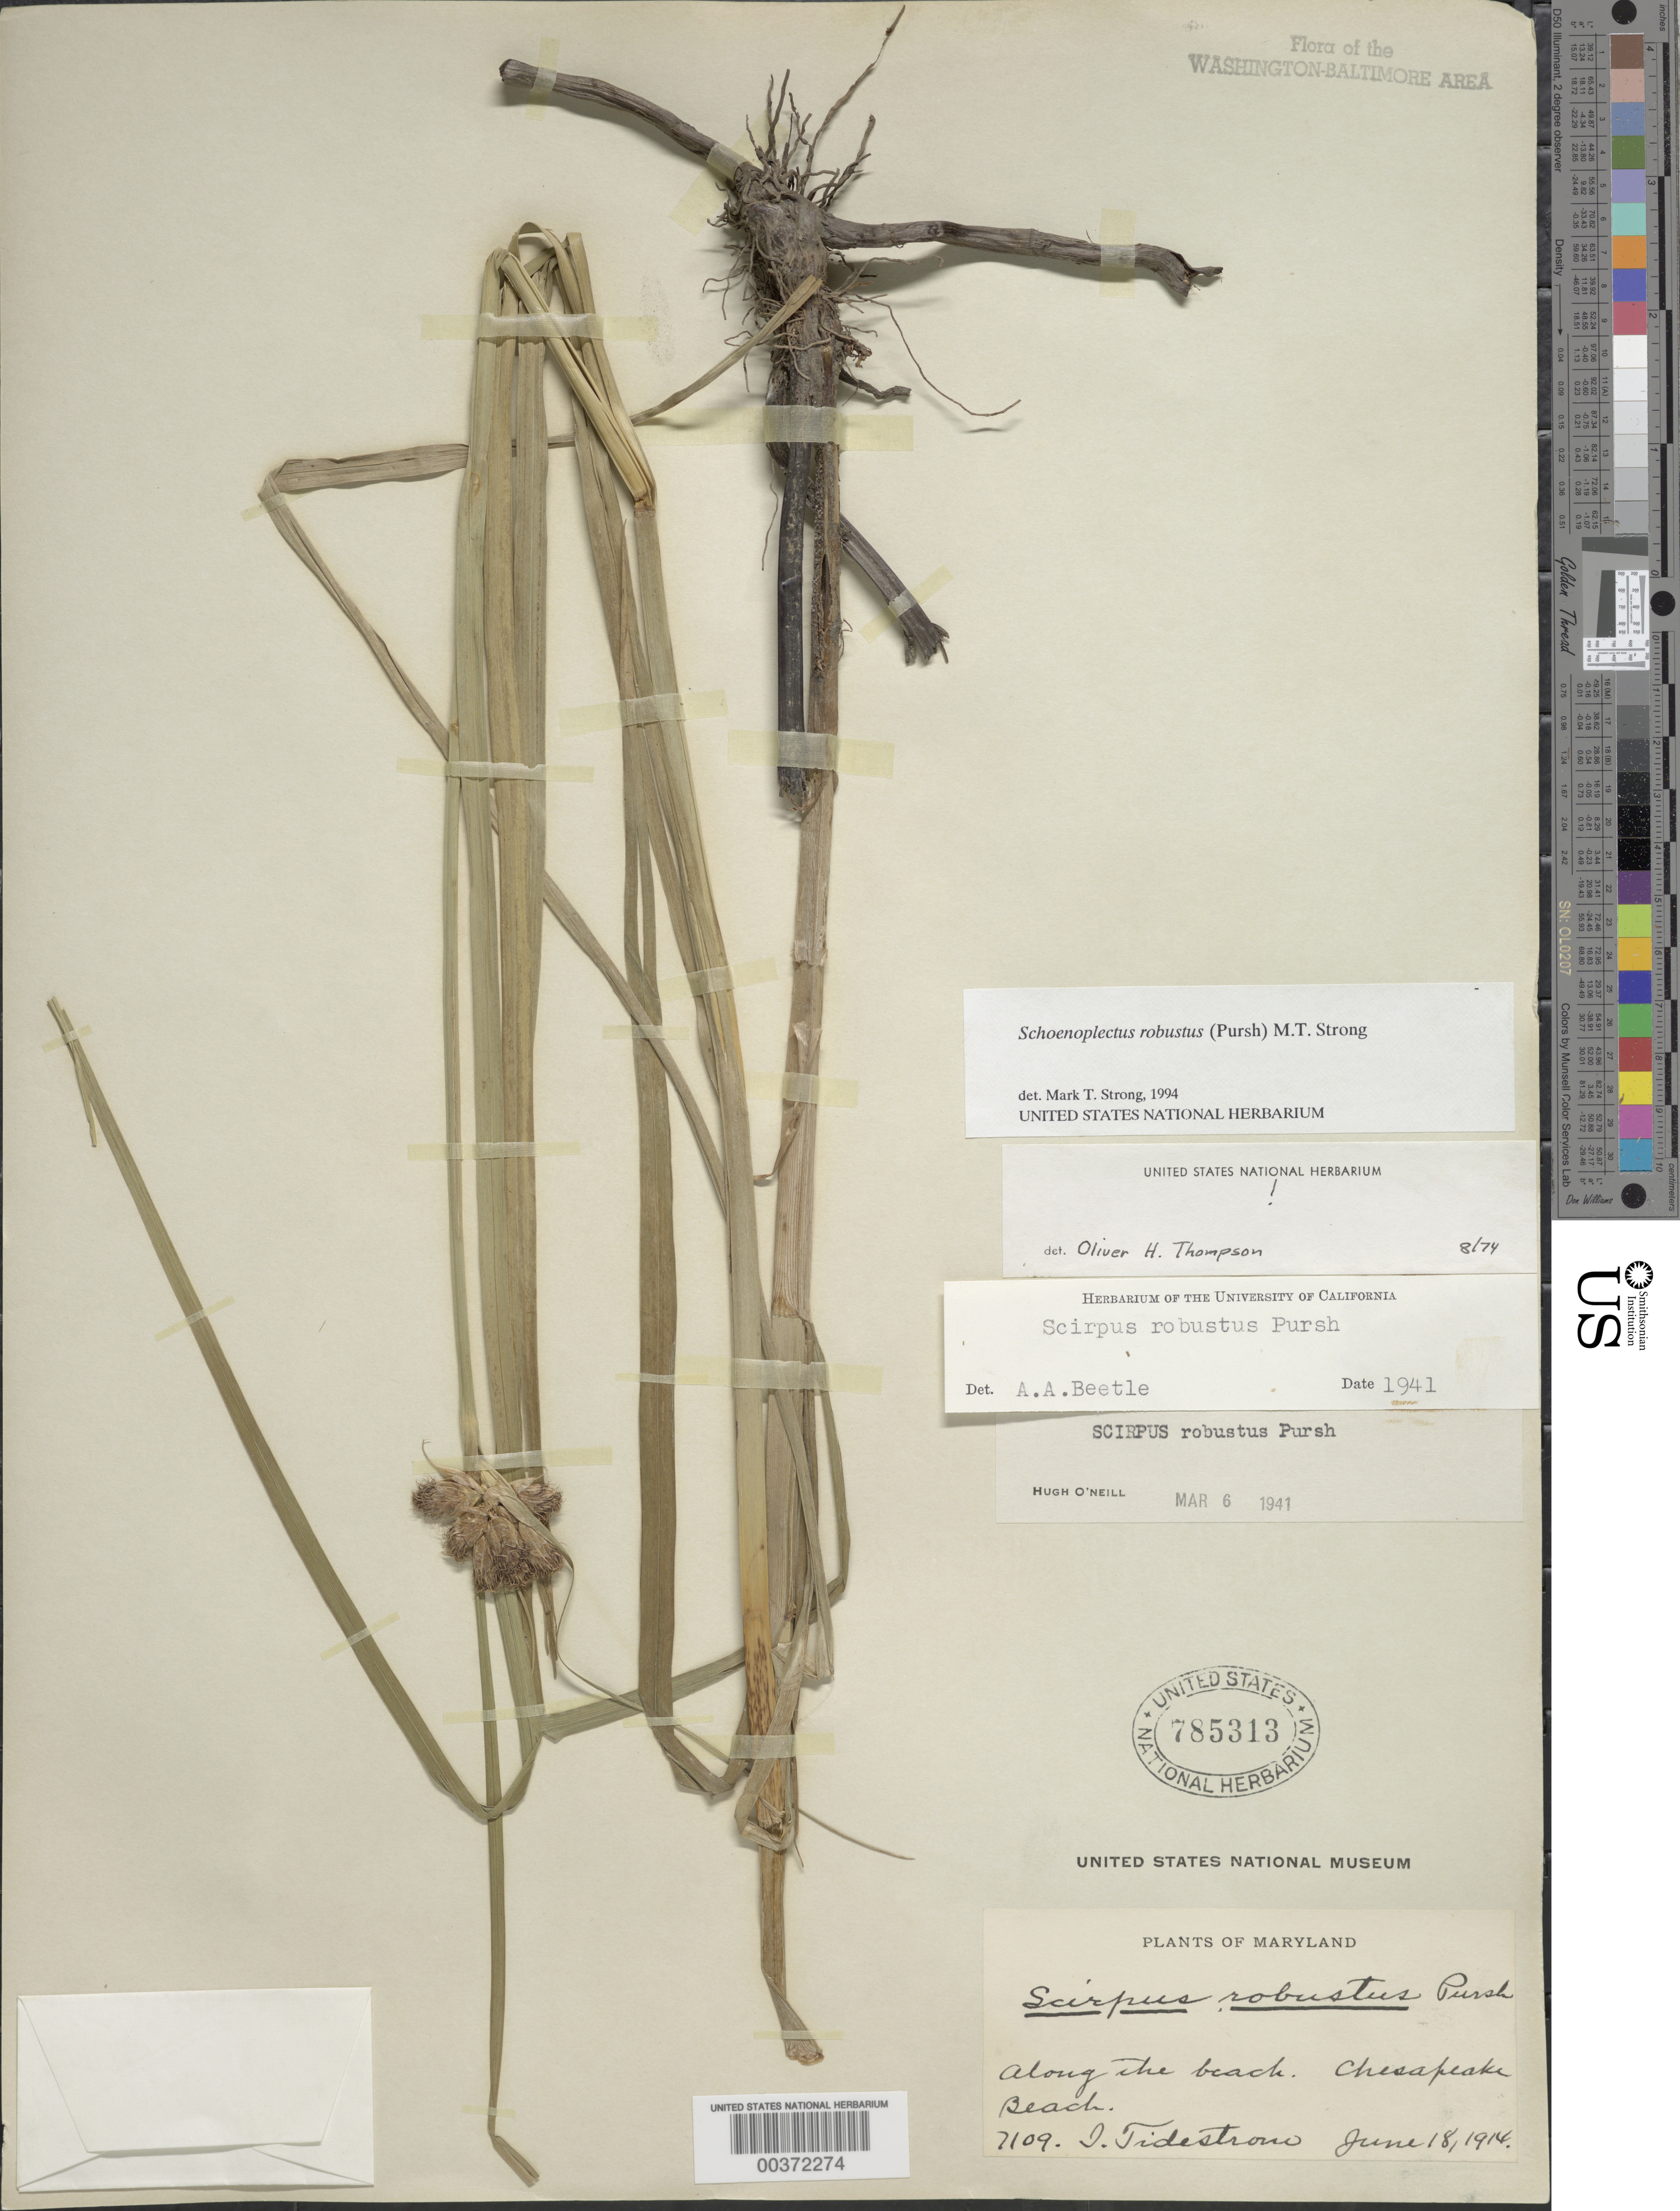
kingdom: Plantae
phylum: Tracheophyta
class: Liliopsida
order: Poales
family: Cyperaceae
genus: Bolboschoenus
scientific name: Bolboschoenus robustus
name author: (Pursh) Soják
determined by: Strong, M. T., (US), Smithsonian Institution - National Museum of Natural History (UNITED STATES)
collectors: I. F. Tidestrom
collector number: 7109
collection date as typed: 18 Jun 1914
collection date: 1914-06-18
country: United States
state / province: Maryland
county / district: Calvert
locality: Chesapeake Beach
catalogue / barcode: US 785313